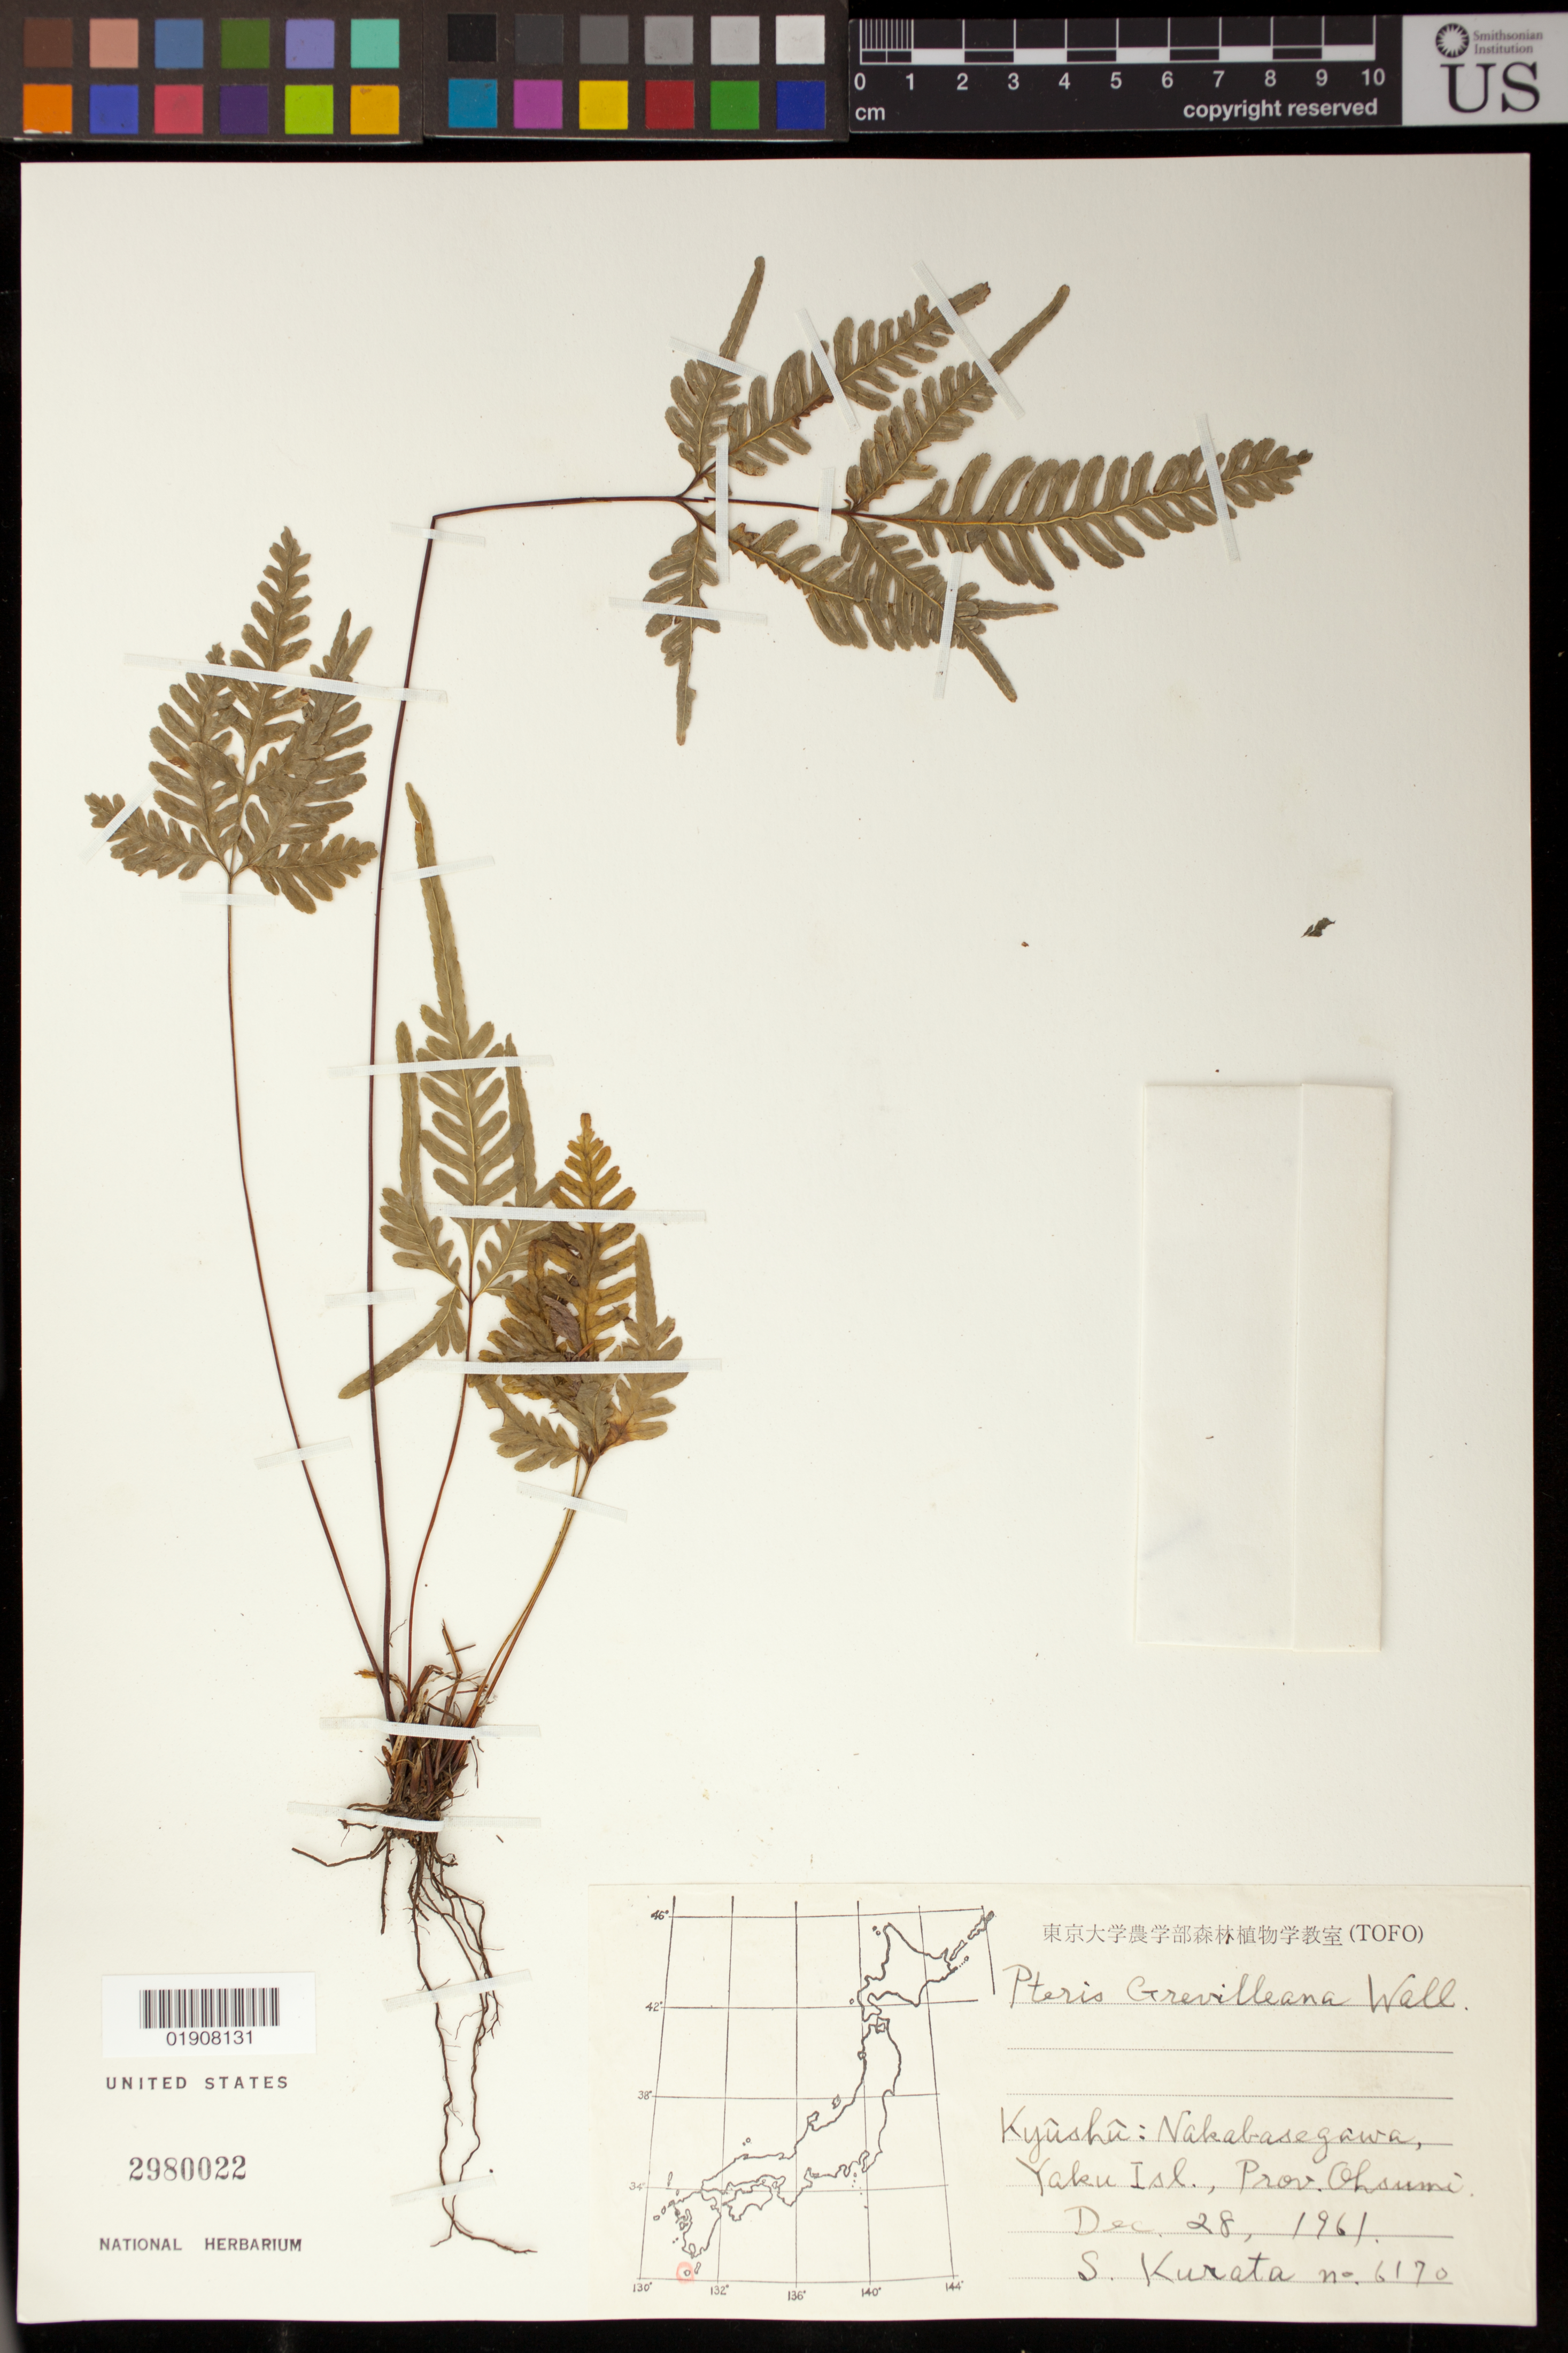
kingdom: Plantae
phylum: Tracheophyta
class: Polypodiopsida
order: Polypodiales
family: Pteridaceae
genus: Pteris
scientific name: Pteris grevilleana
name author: Wall. ex J. Agardh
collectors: Sa. Kurata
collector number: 6170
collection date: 1961-12-28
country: Japan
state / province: Kagosima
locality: Kyushyu: Nakabasegawa, Yaku Isl., Prov. Ohsumi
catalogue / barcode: US 2980022